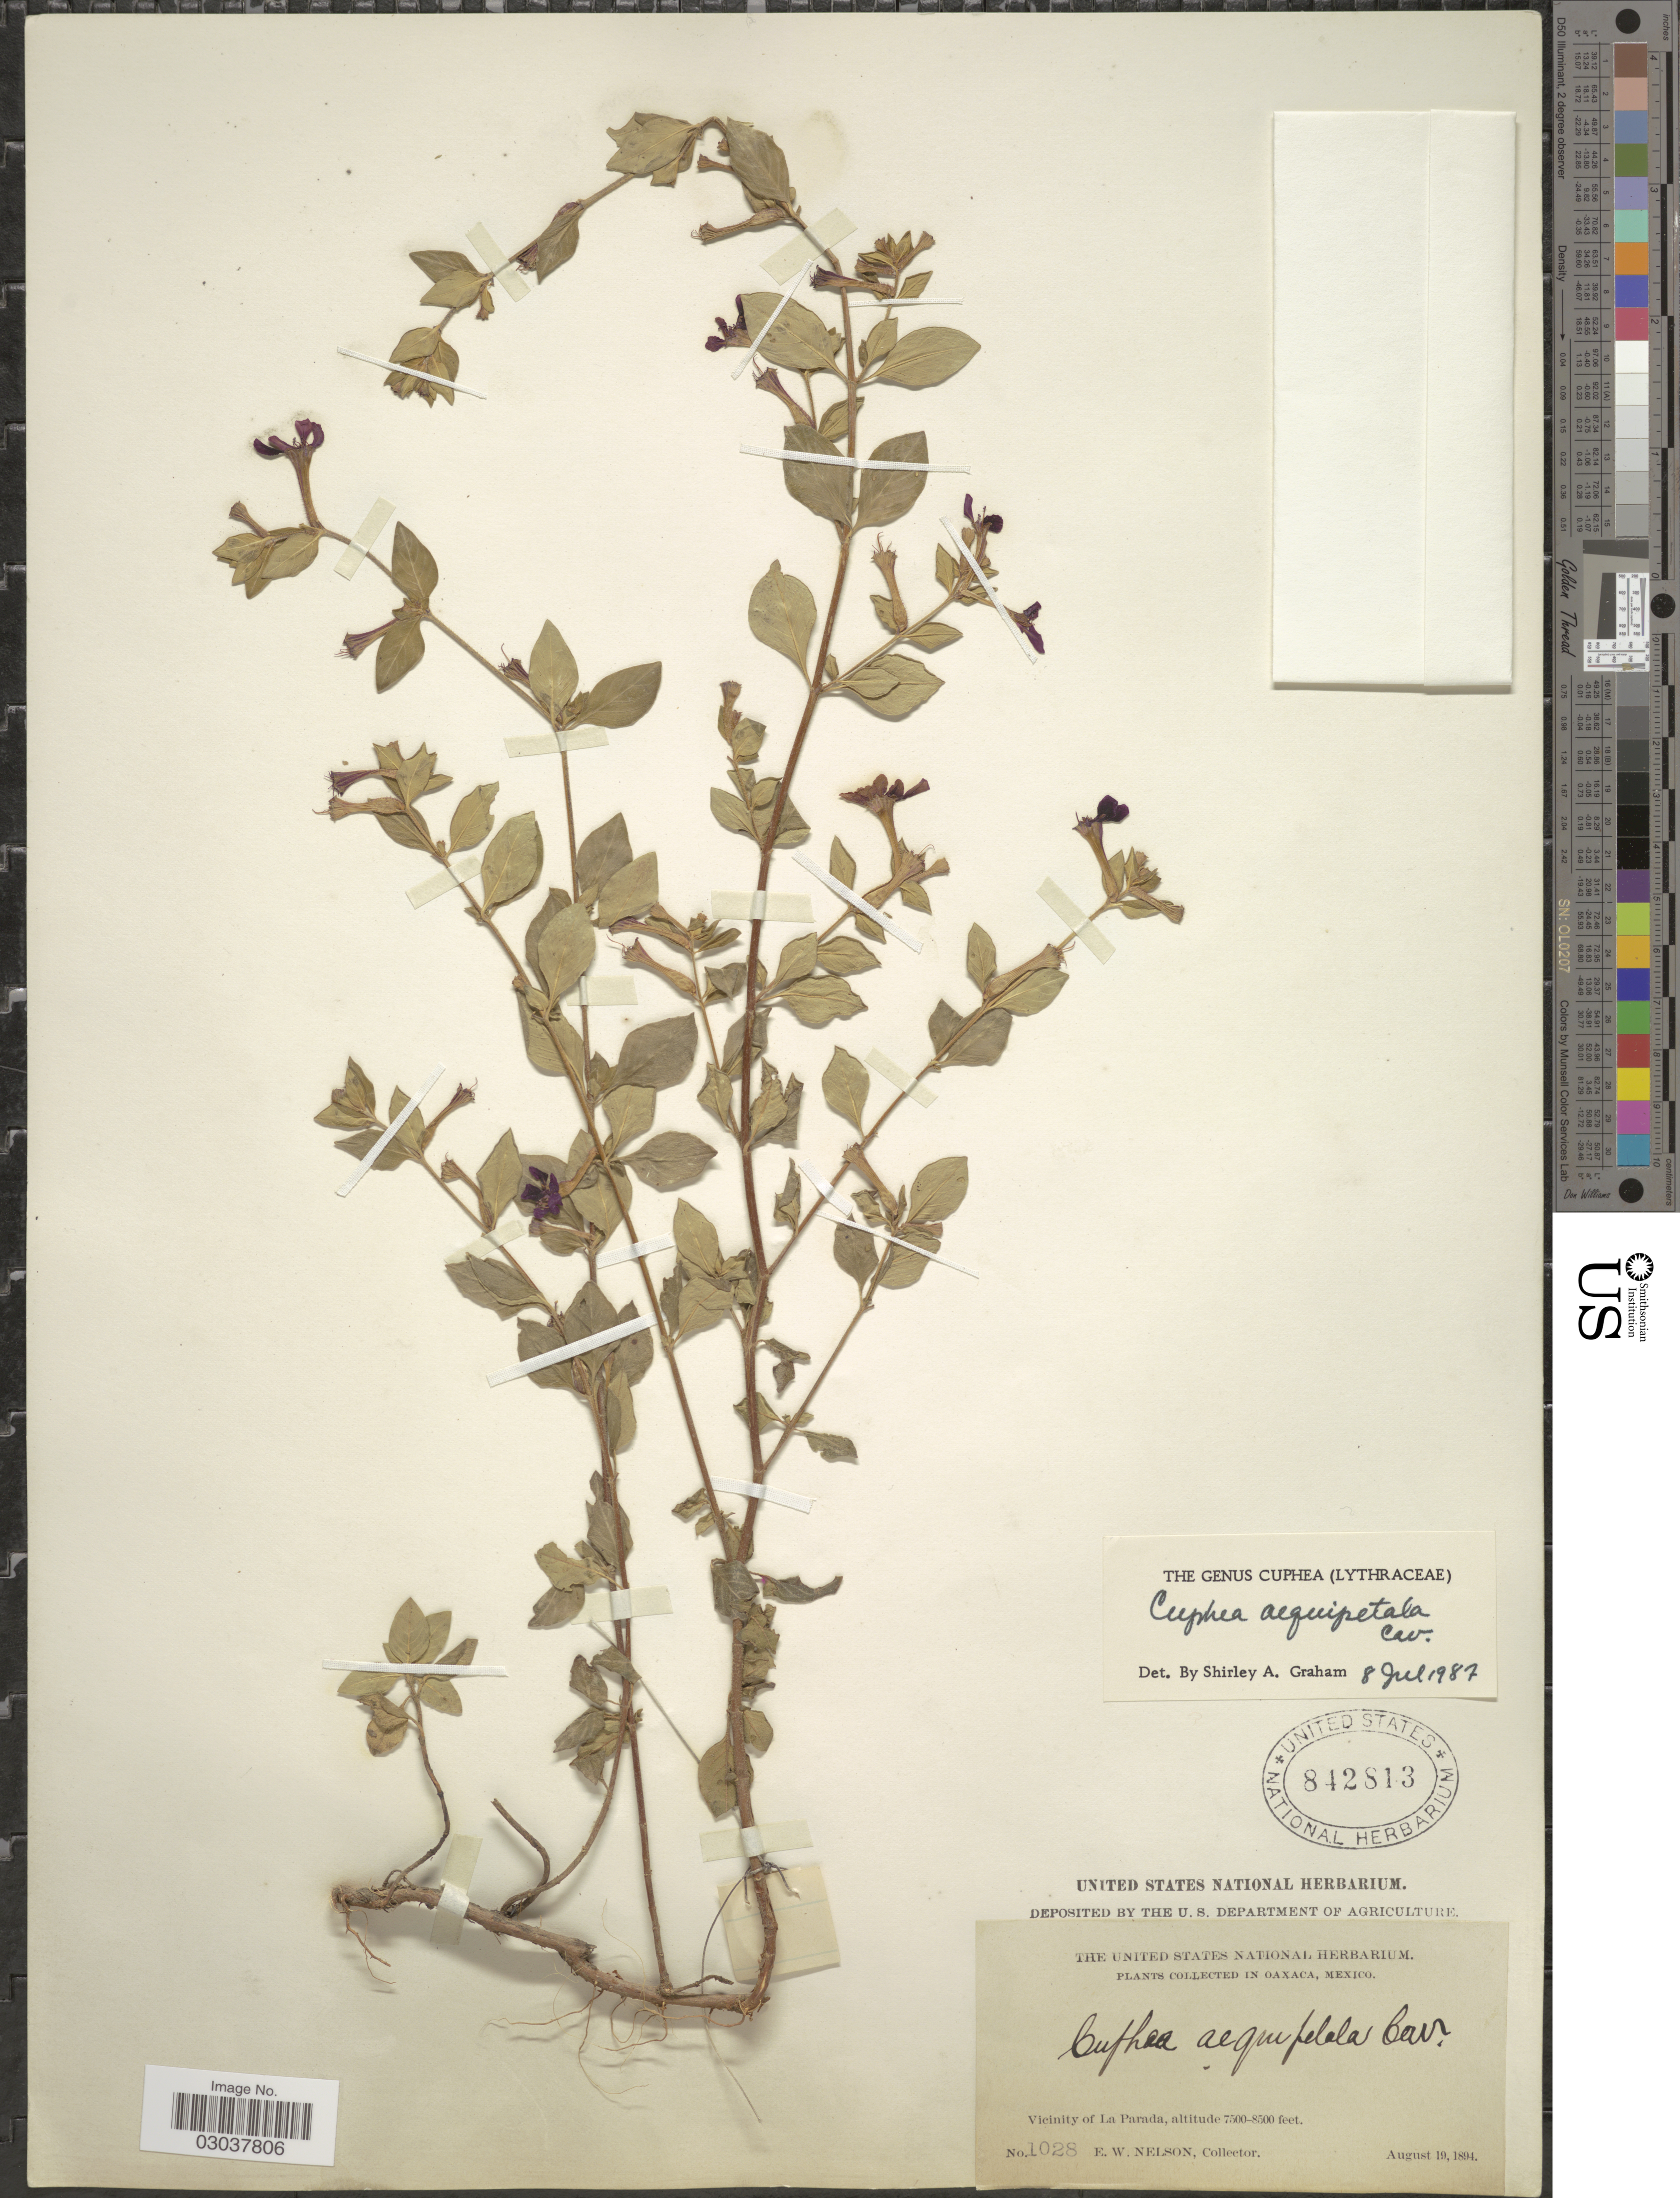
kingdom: Plantae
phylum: Tracheophyta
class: Magnoliopsida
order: Myrtales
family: Lythraceae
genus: Cuphea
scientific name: Cuphea aequipetala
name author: Cav.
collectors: E. W. Nelson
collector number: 1028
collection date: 1894-08-19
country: Mexico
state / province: Oaxaca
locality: Vicinity of La Parada.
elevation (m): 2286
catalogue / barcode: US 842813